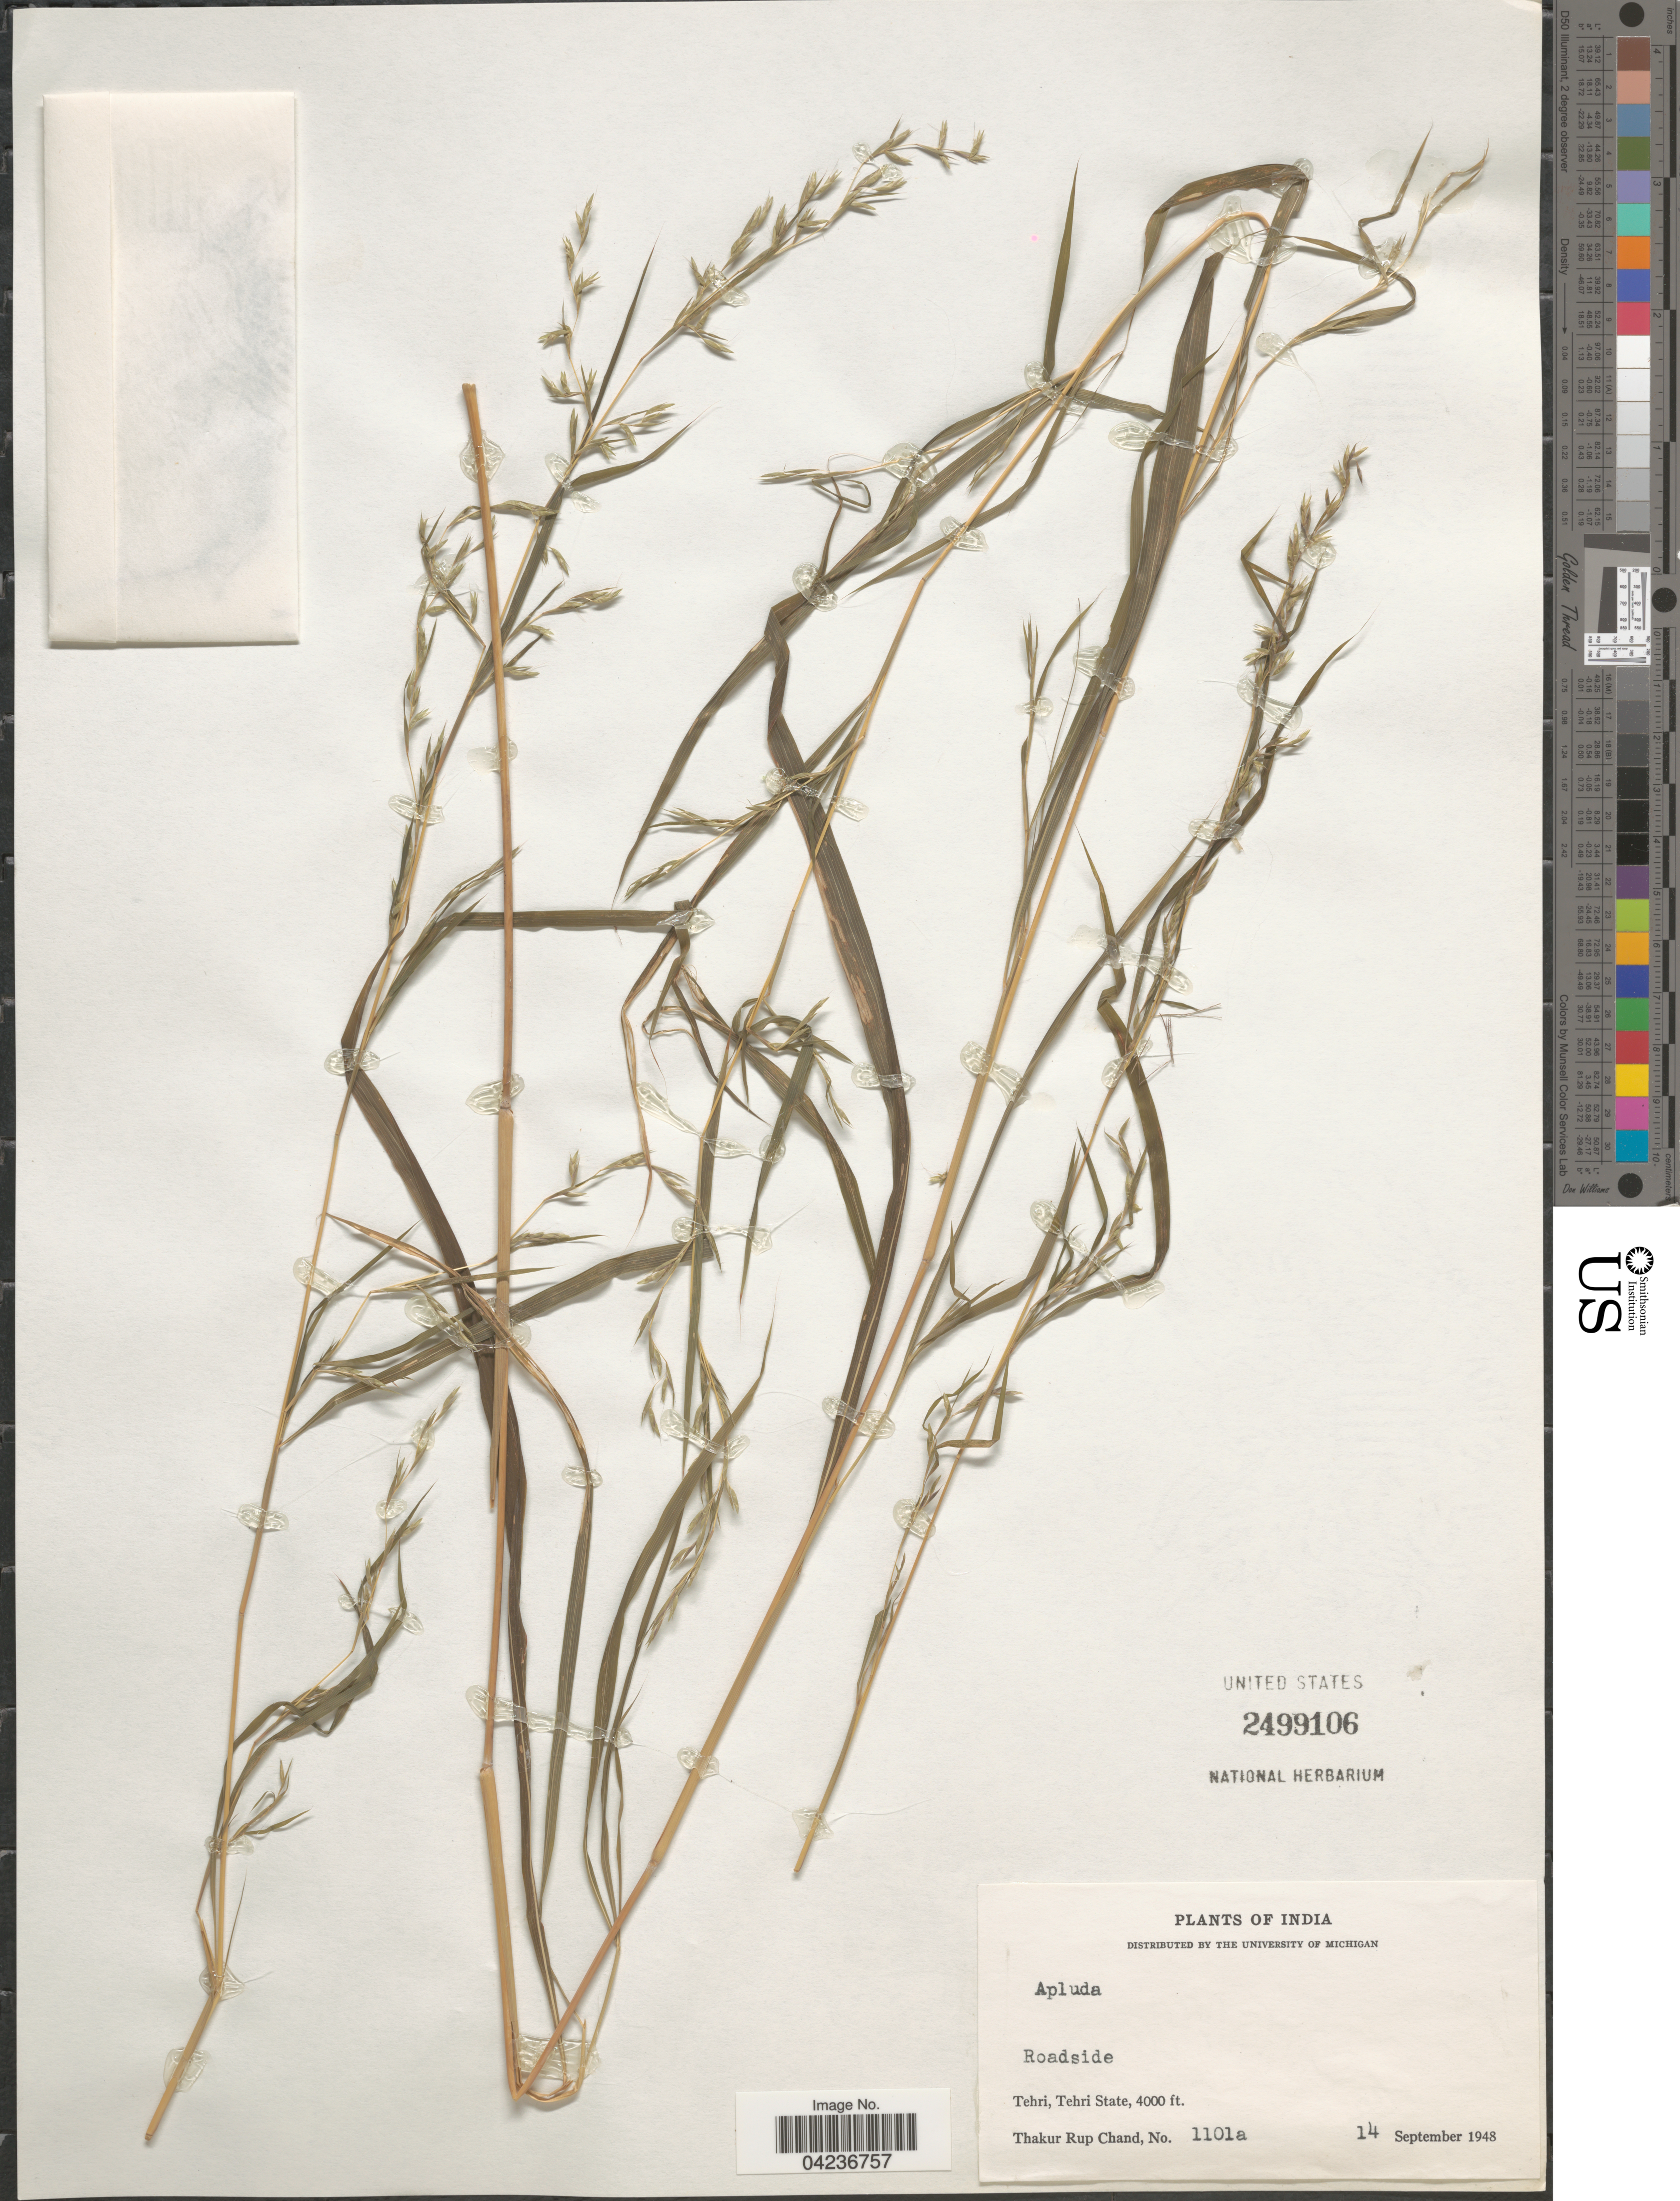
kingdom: Plantae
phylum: Tracheophyta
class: Liliopsida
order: Poales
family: Poaceae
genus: Apluda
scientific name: Apluda mutica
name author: L.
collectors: T. R. Chand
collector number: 1101a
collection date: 1948-09-14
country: India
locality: Tehri, Tehri State.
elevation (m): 1219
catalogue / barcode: US 2499106